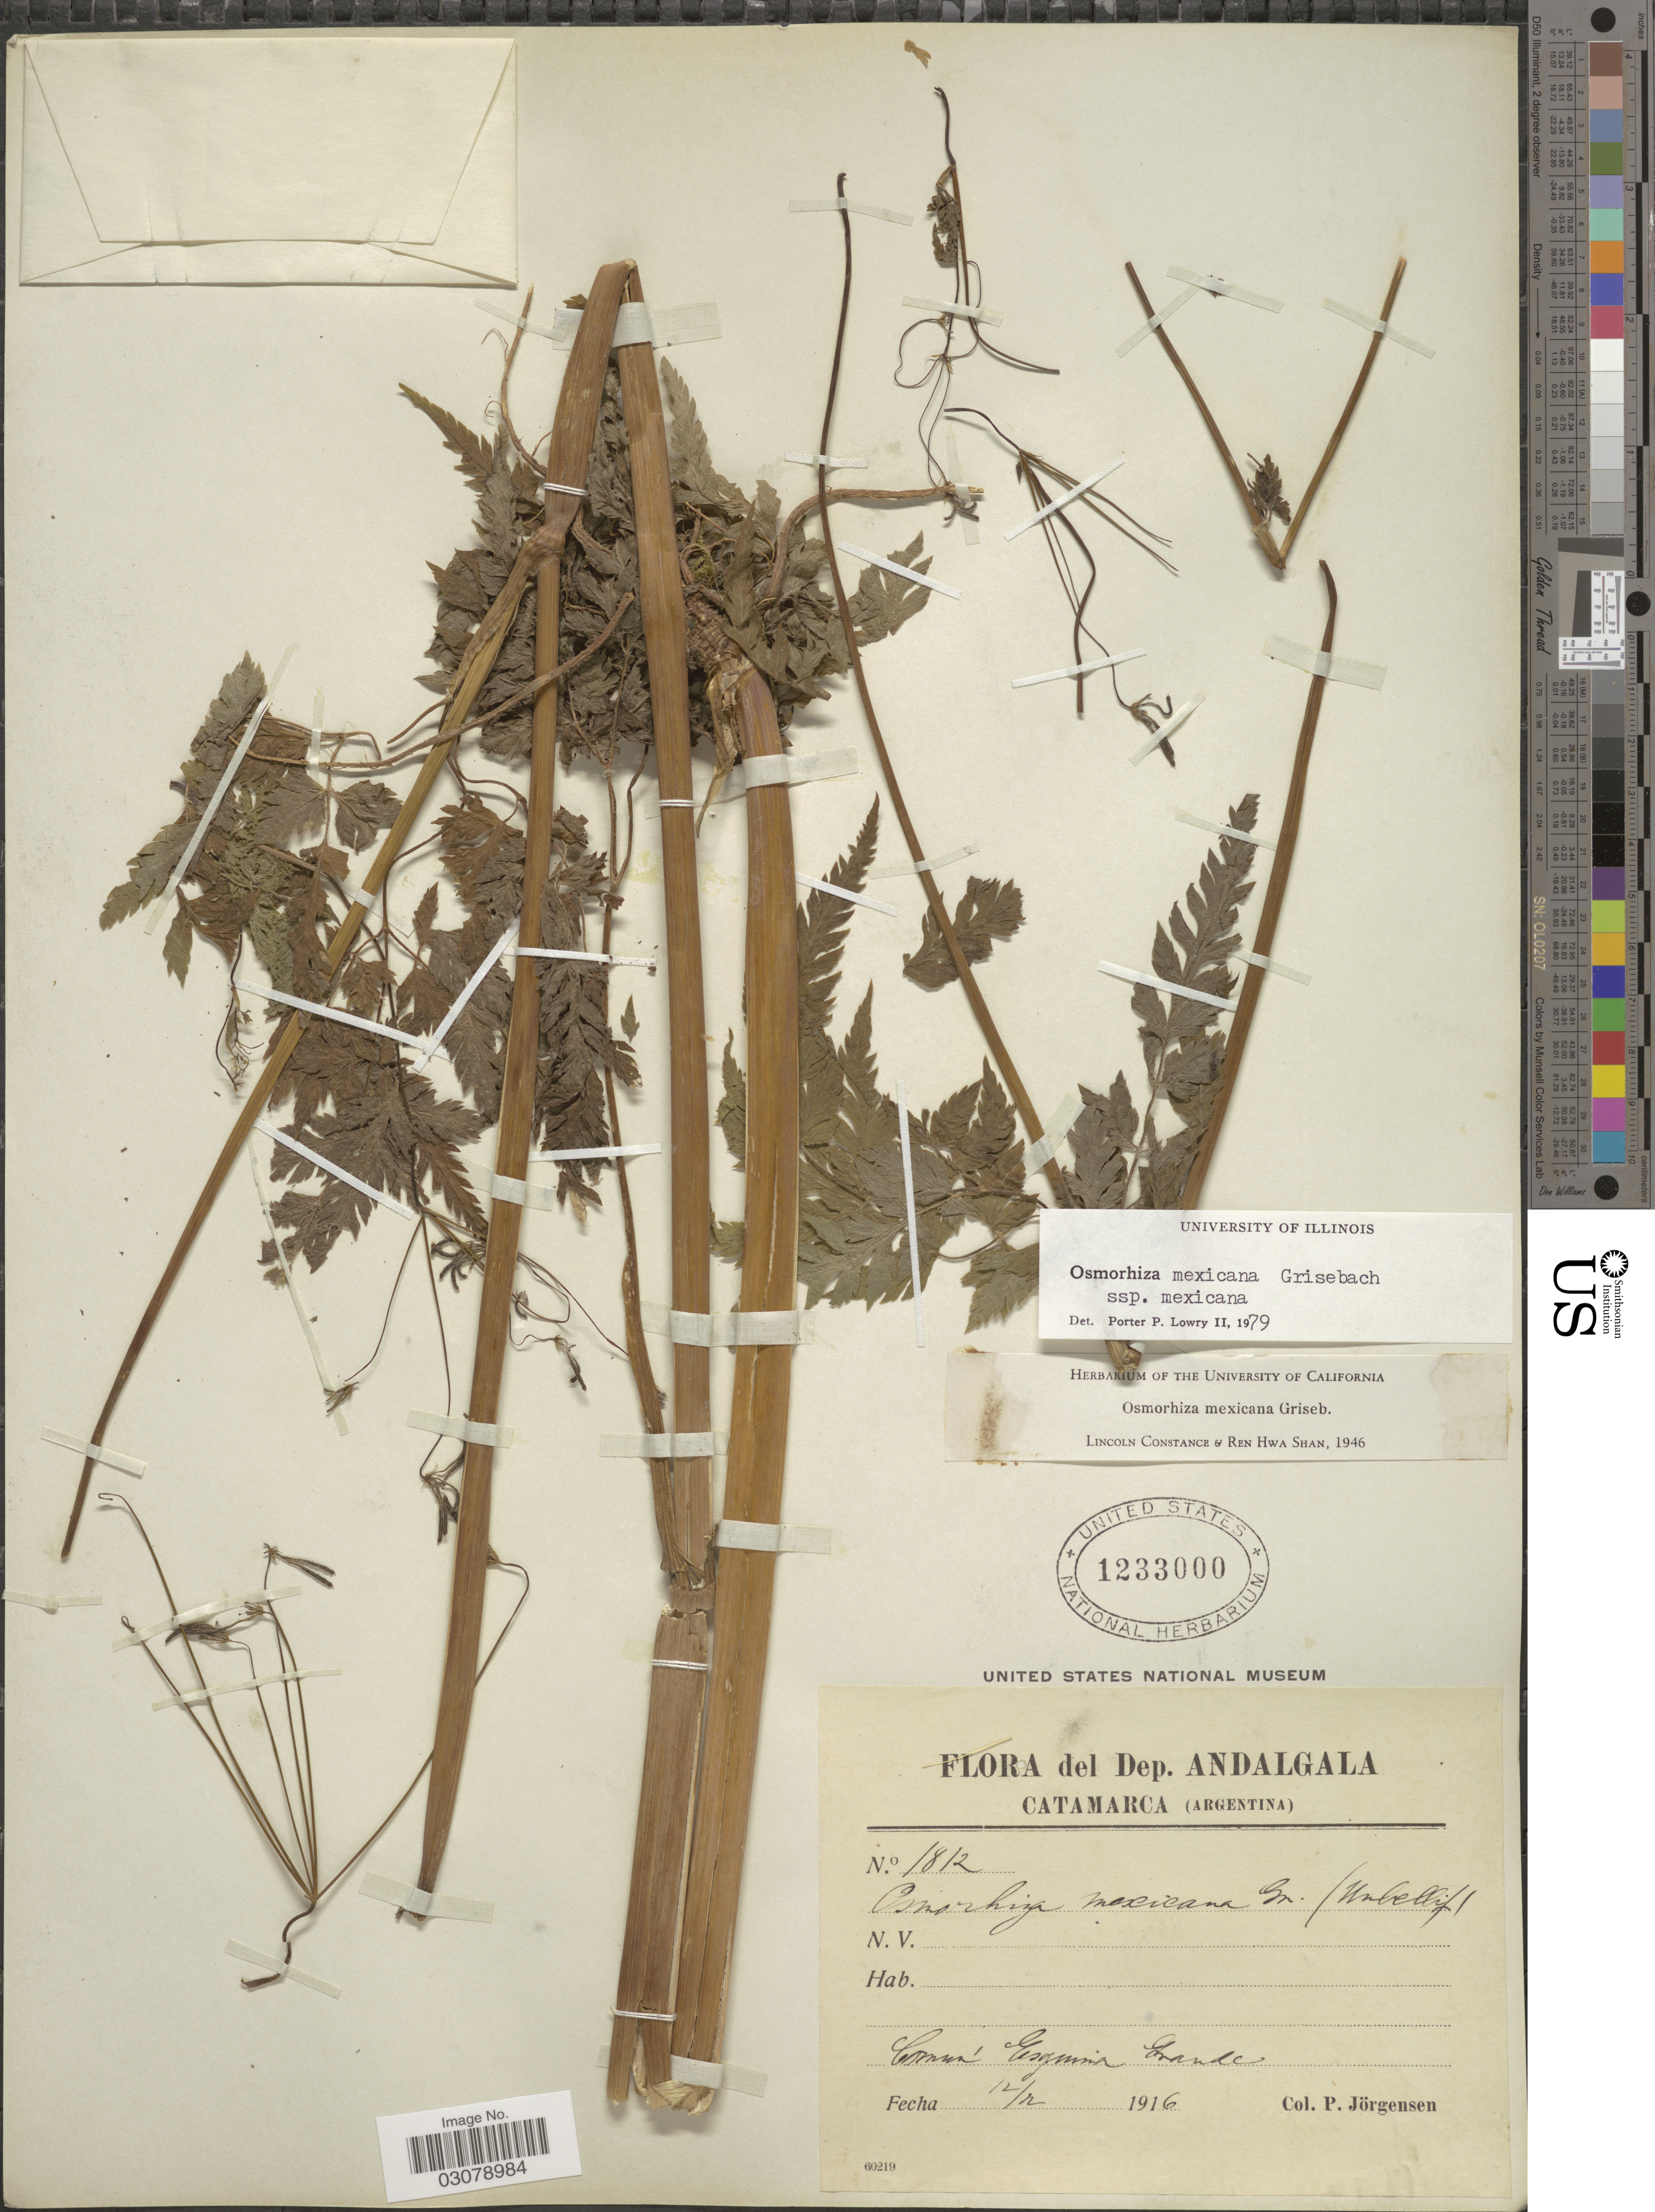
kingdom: Plantae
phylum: Tracheophyta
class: Magnoliopsida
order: Apiales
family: Apiaceae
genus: Osmorhiza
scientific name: Osmorhiza mexicana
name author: Griseb.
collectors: P. Jörgensen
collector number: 1812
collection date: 1916-12-12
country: Argentina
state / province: Catamarca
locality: Del Dep. Andalgala, Comun Esquina Grande.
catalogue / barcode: US 1233000